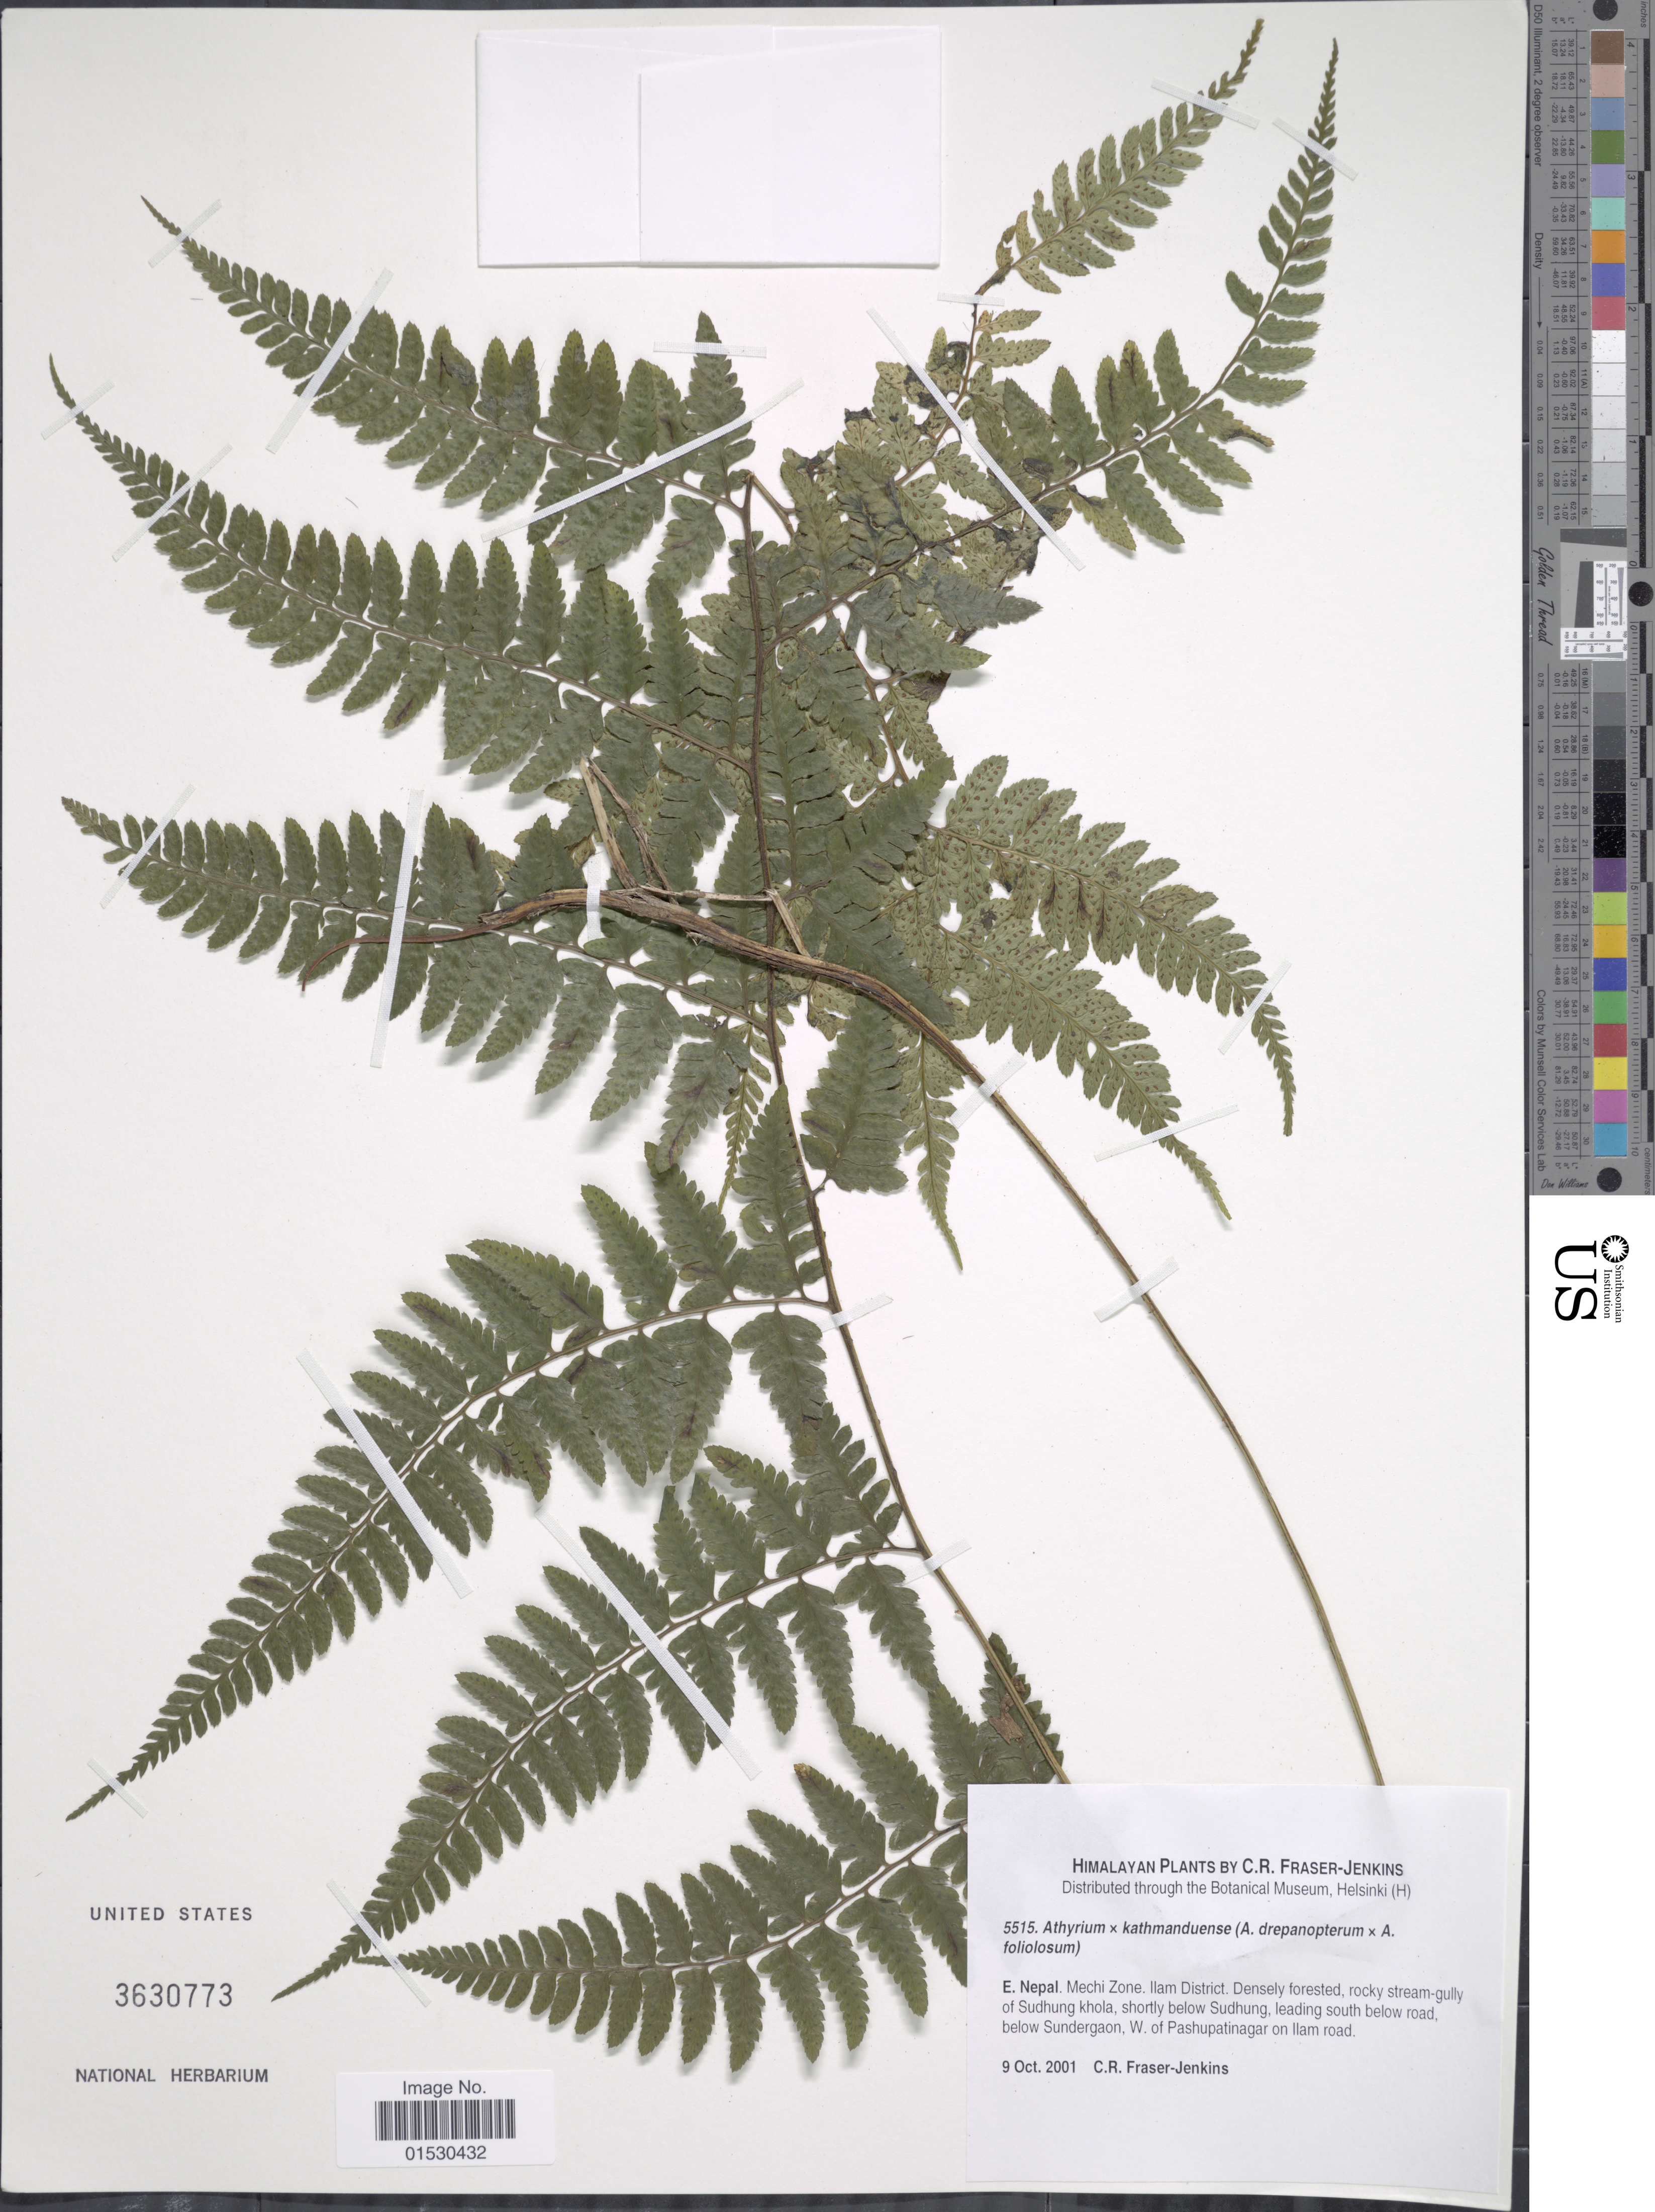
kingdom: Plantae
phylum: Tracheophyta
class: Polypodiopsida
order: Polypodiales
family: Athyriaceae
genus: Athyrium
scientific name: Athyrium x kathmanduense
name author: Fraser-Jenk.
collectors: C. R. Fraser-Jenkins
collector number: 5515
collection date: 2001-10-09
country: Nepal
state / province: Mechi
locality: E Nepal. Mechi Zone. Ilam District. Densely forested, rocky stream - gully of Sudhung khola, shortly below Sudhung, leading south below road, below Sundergaon, W. of Pashupatinagar on Ilam road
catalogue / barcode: US 3630773